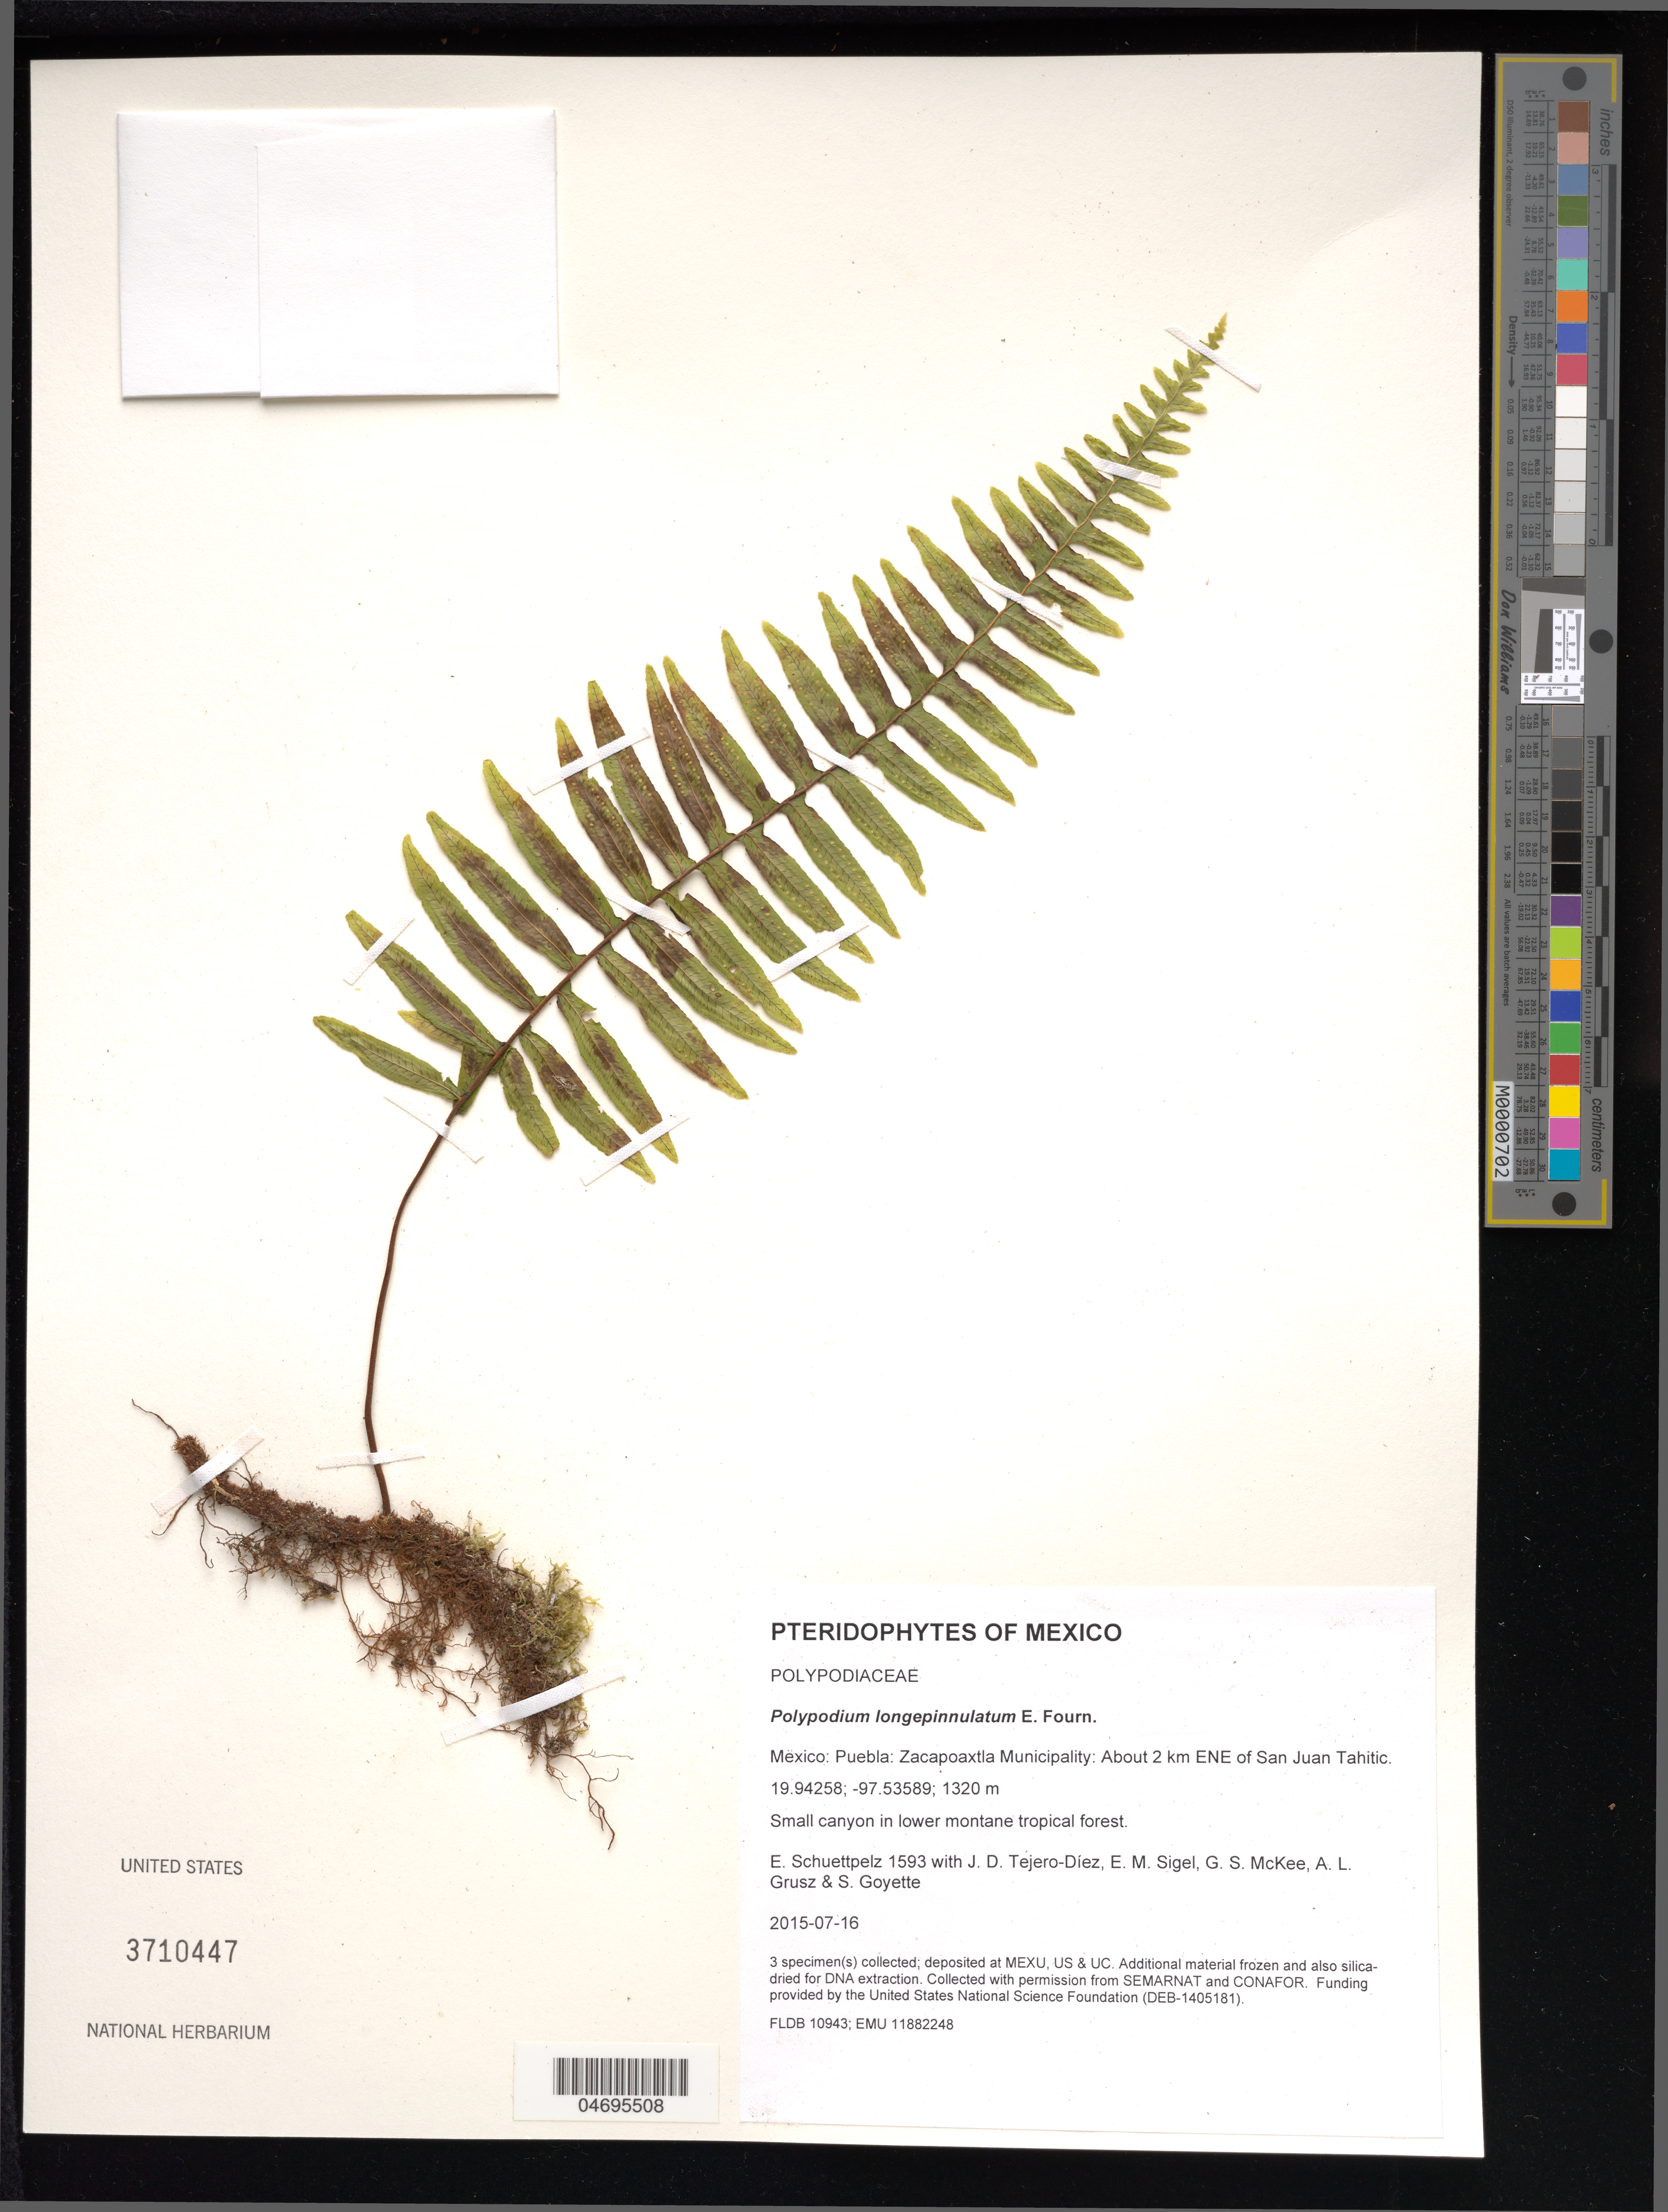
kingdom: Plantae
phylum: Tracheophyta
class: Polypodiopsida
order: Polypodiales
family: Polypodiaceae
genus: Polypodium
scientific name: Polypodium longepinnulatum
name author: E. Fourn.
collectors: E. Schuettpelz, D. Tejero-Díez, E. M. Sigel, G. S. McKee & A. Grusz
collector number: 1593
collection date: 2015-07-16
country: Mexico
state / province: Puebla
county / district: Zacapoaxtla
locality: About 2 km ENE of San Juan Tahitic.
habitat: Small canyon in lower montane tropical forest.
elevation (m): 1320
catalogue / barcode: US 3710447